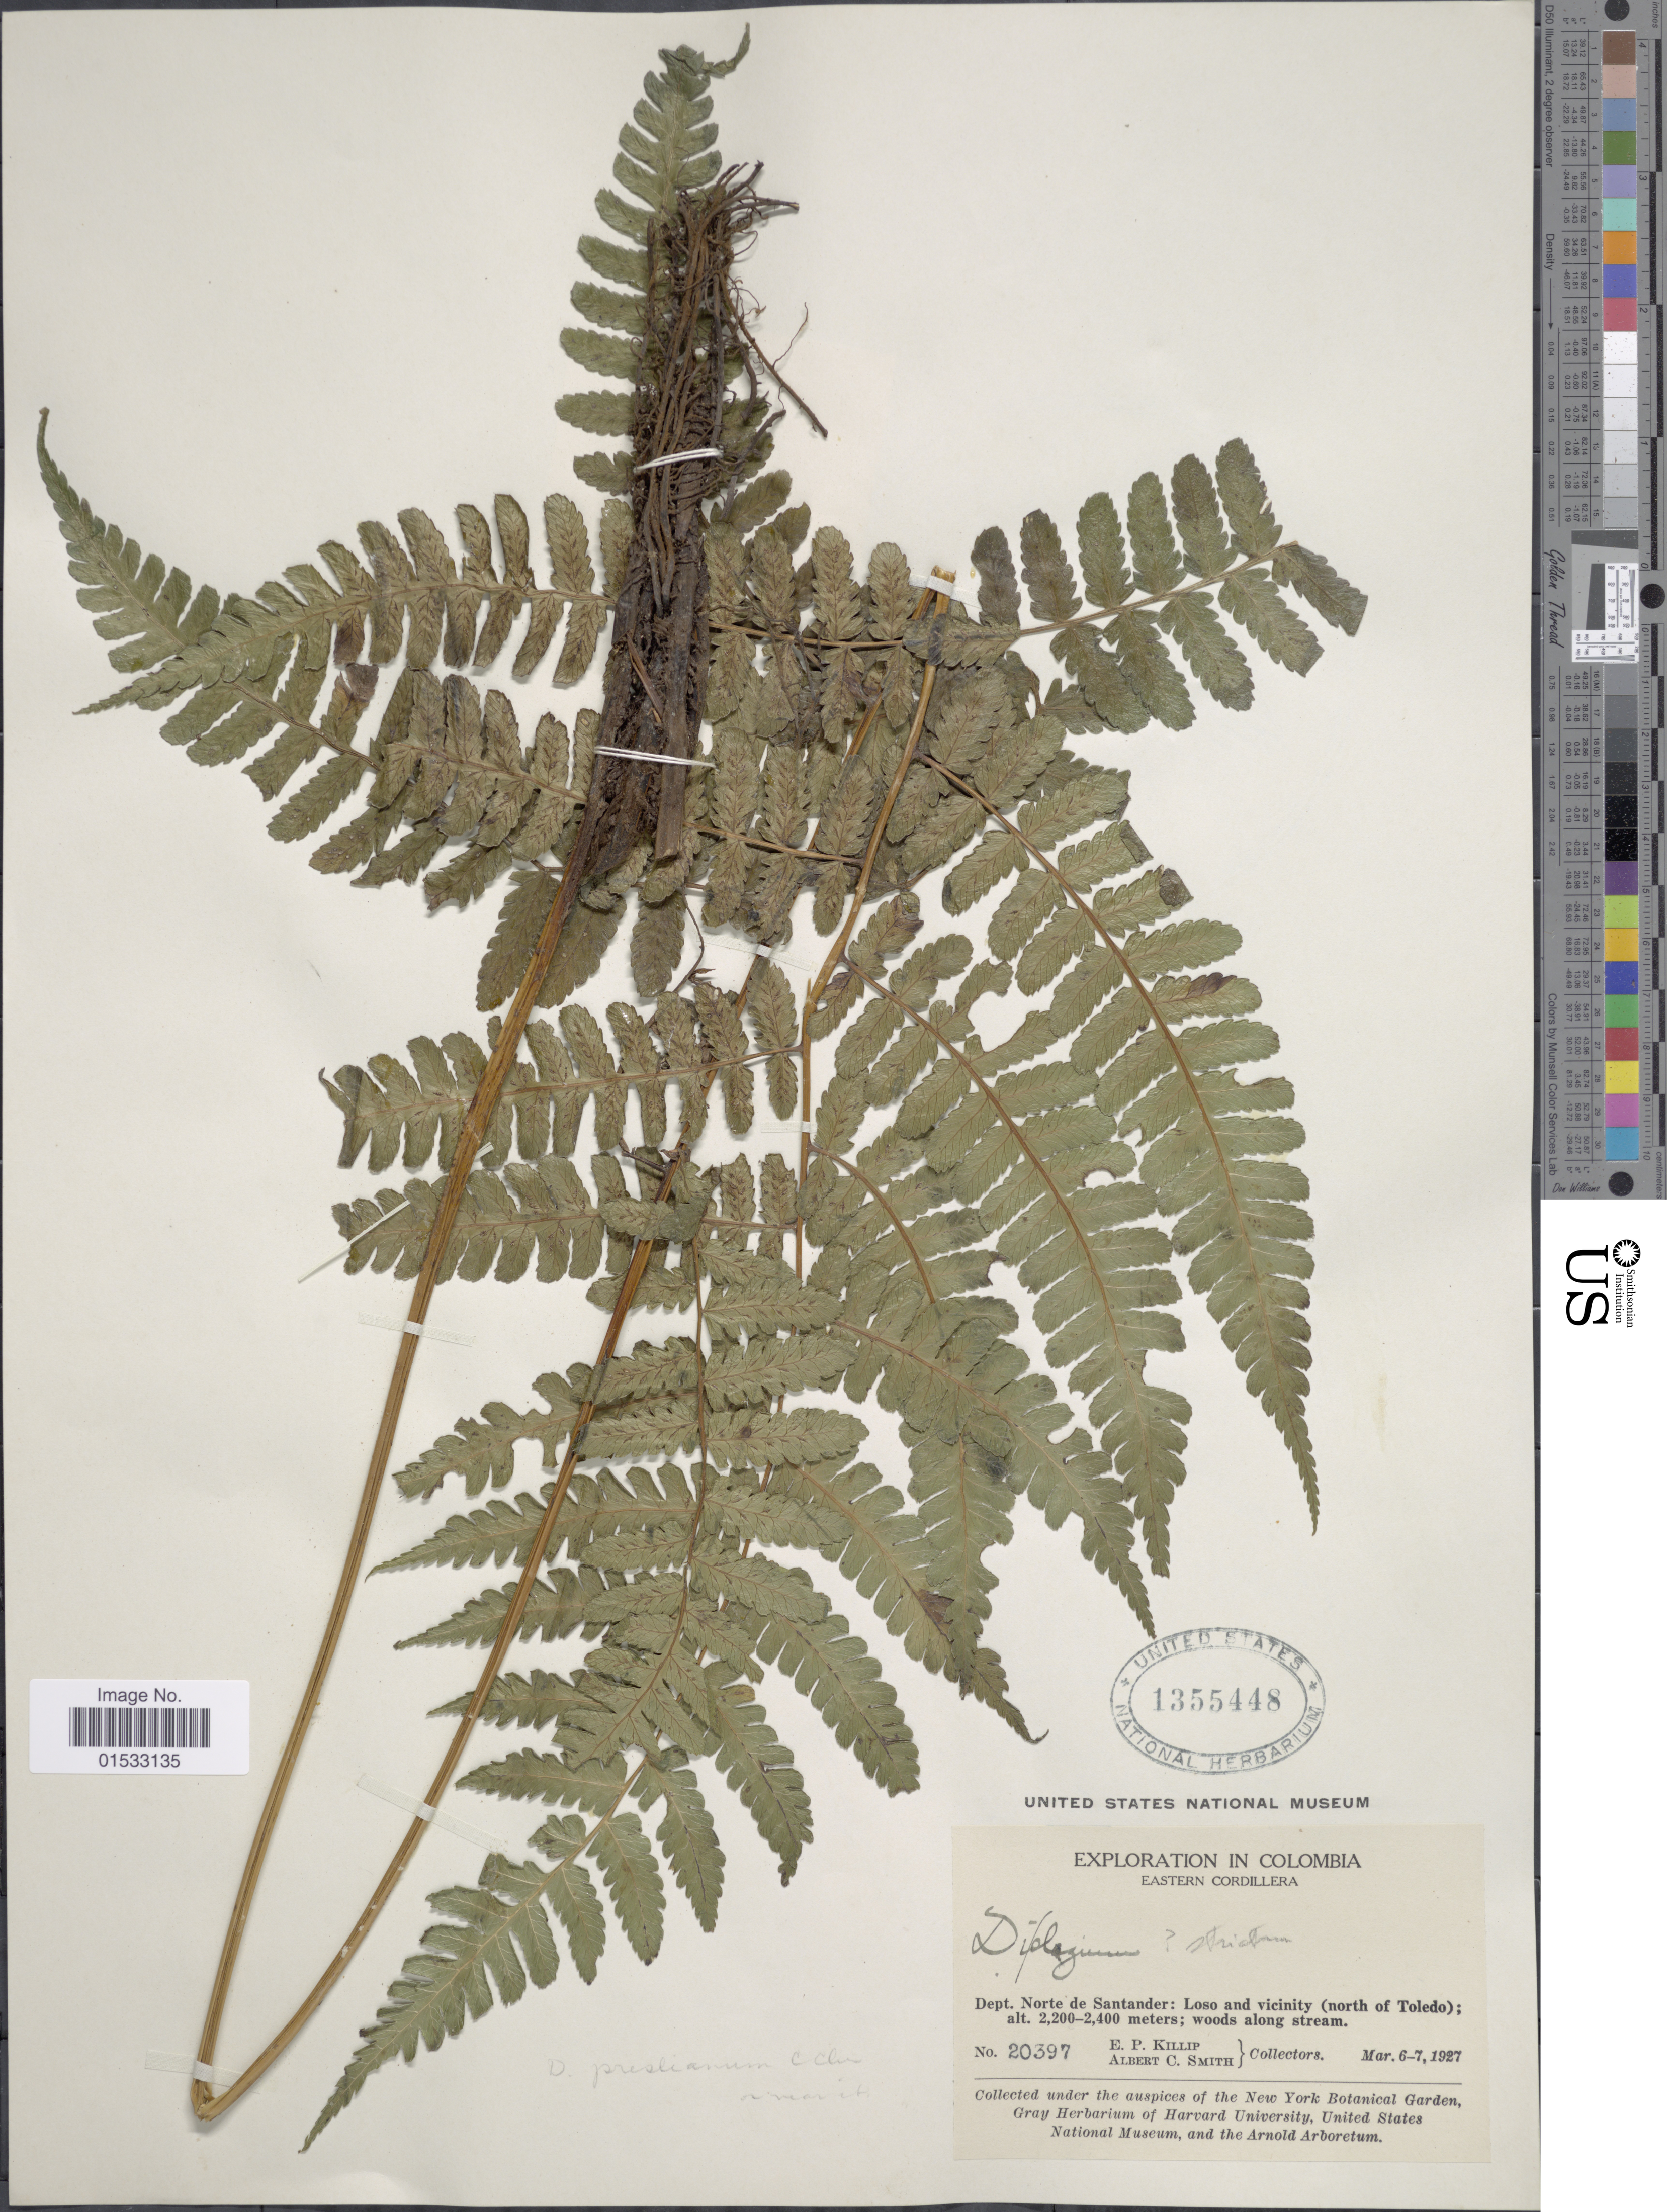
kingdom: Plantae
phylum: Tracheophyta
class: Polypodiopsida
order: Polypodiales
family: Athyriaceae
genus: Diplazium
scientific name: Diplazium striatum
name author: (L.) C. Presl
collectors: E. P. Killip & A. C. Smith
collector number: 20397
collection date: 1927-03-06/1927-03-07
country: Colombia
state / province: Norte de Santander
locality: Eastern Cordillera, Loso and vicinity (north of Toledo)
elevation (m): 2200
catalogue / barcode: US 1355448